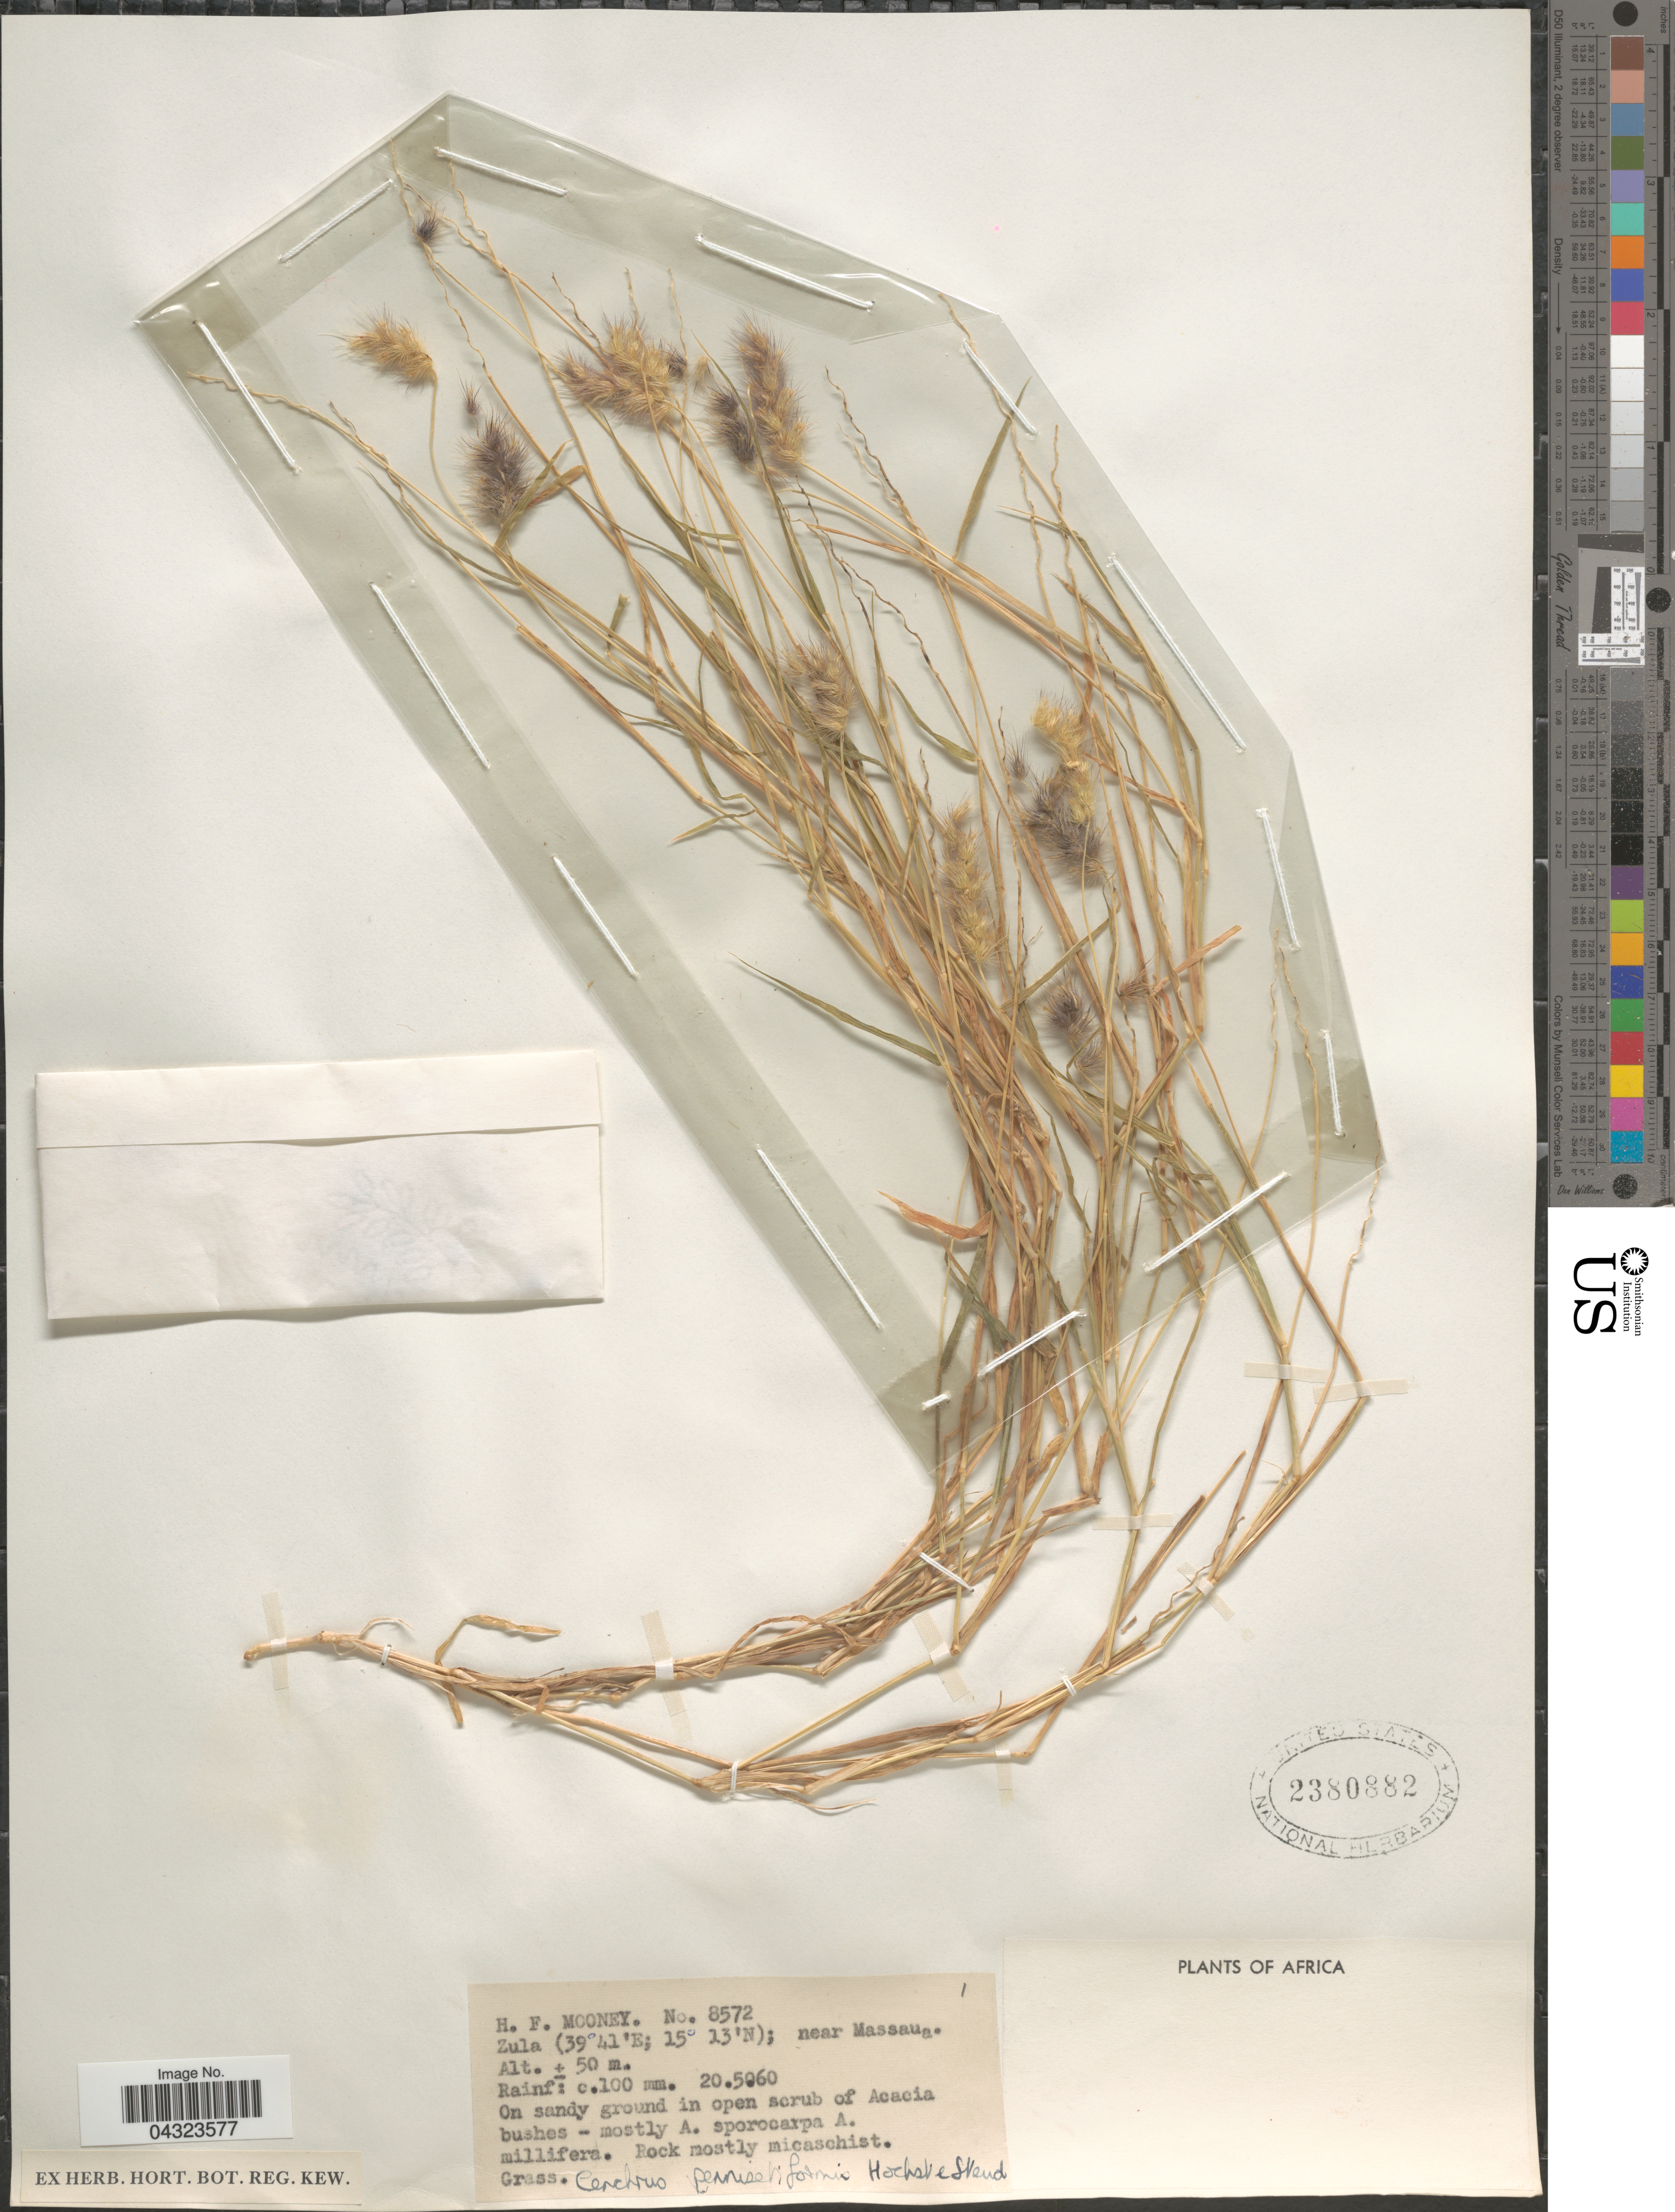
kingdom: Plantae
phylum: Tracheophyta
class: Liliopsida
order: Poales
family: Poaceae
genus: Cenchrus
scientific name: Cenchrus pennisetiformis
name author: Hochst. & Steud. ex Steud.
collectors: H. Mooney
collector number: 8572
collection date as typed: Transcribed d/m/y: 20/5/60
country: Eritrea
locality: Zula; near Massaua. Africa.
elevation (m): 50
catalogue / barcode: US 2380882